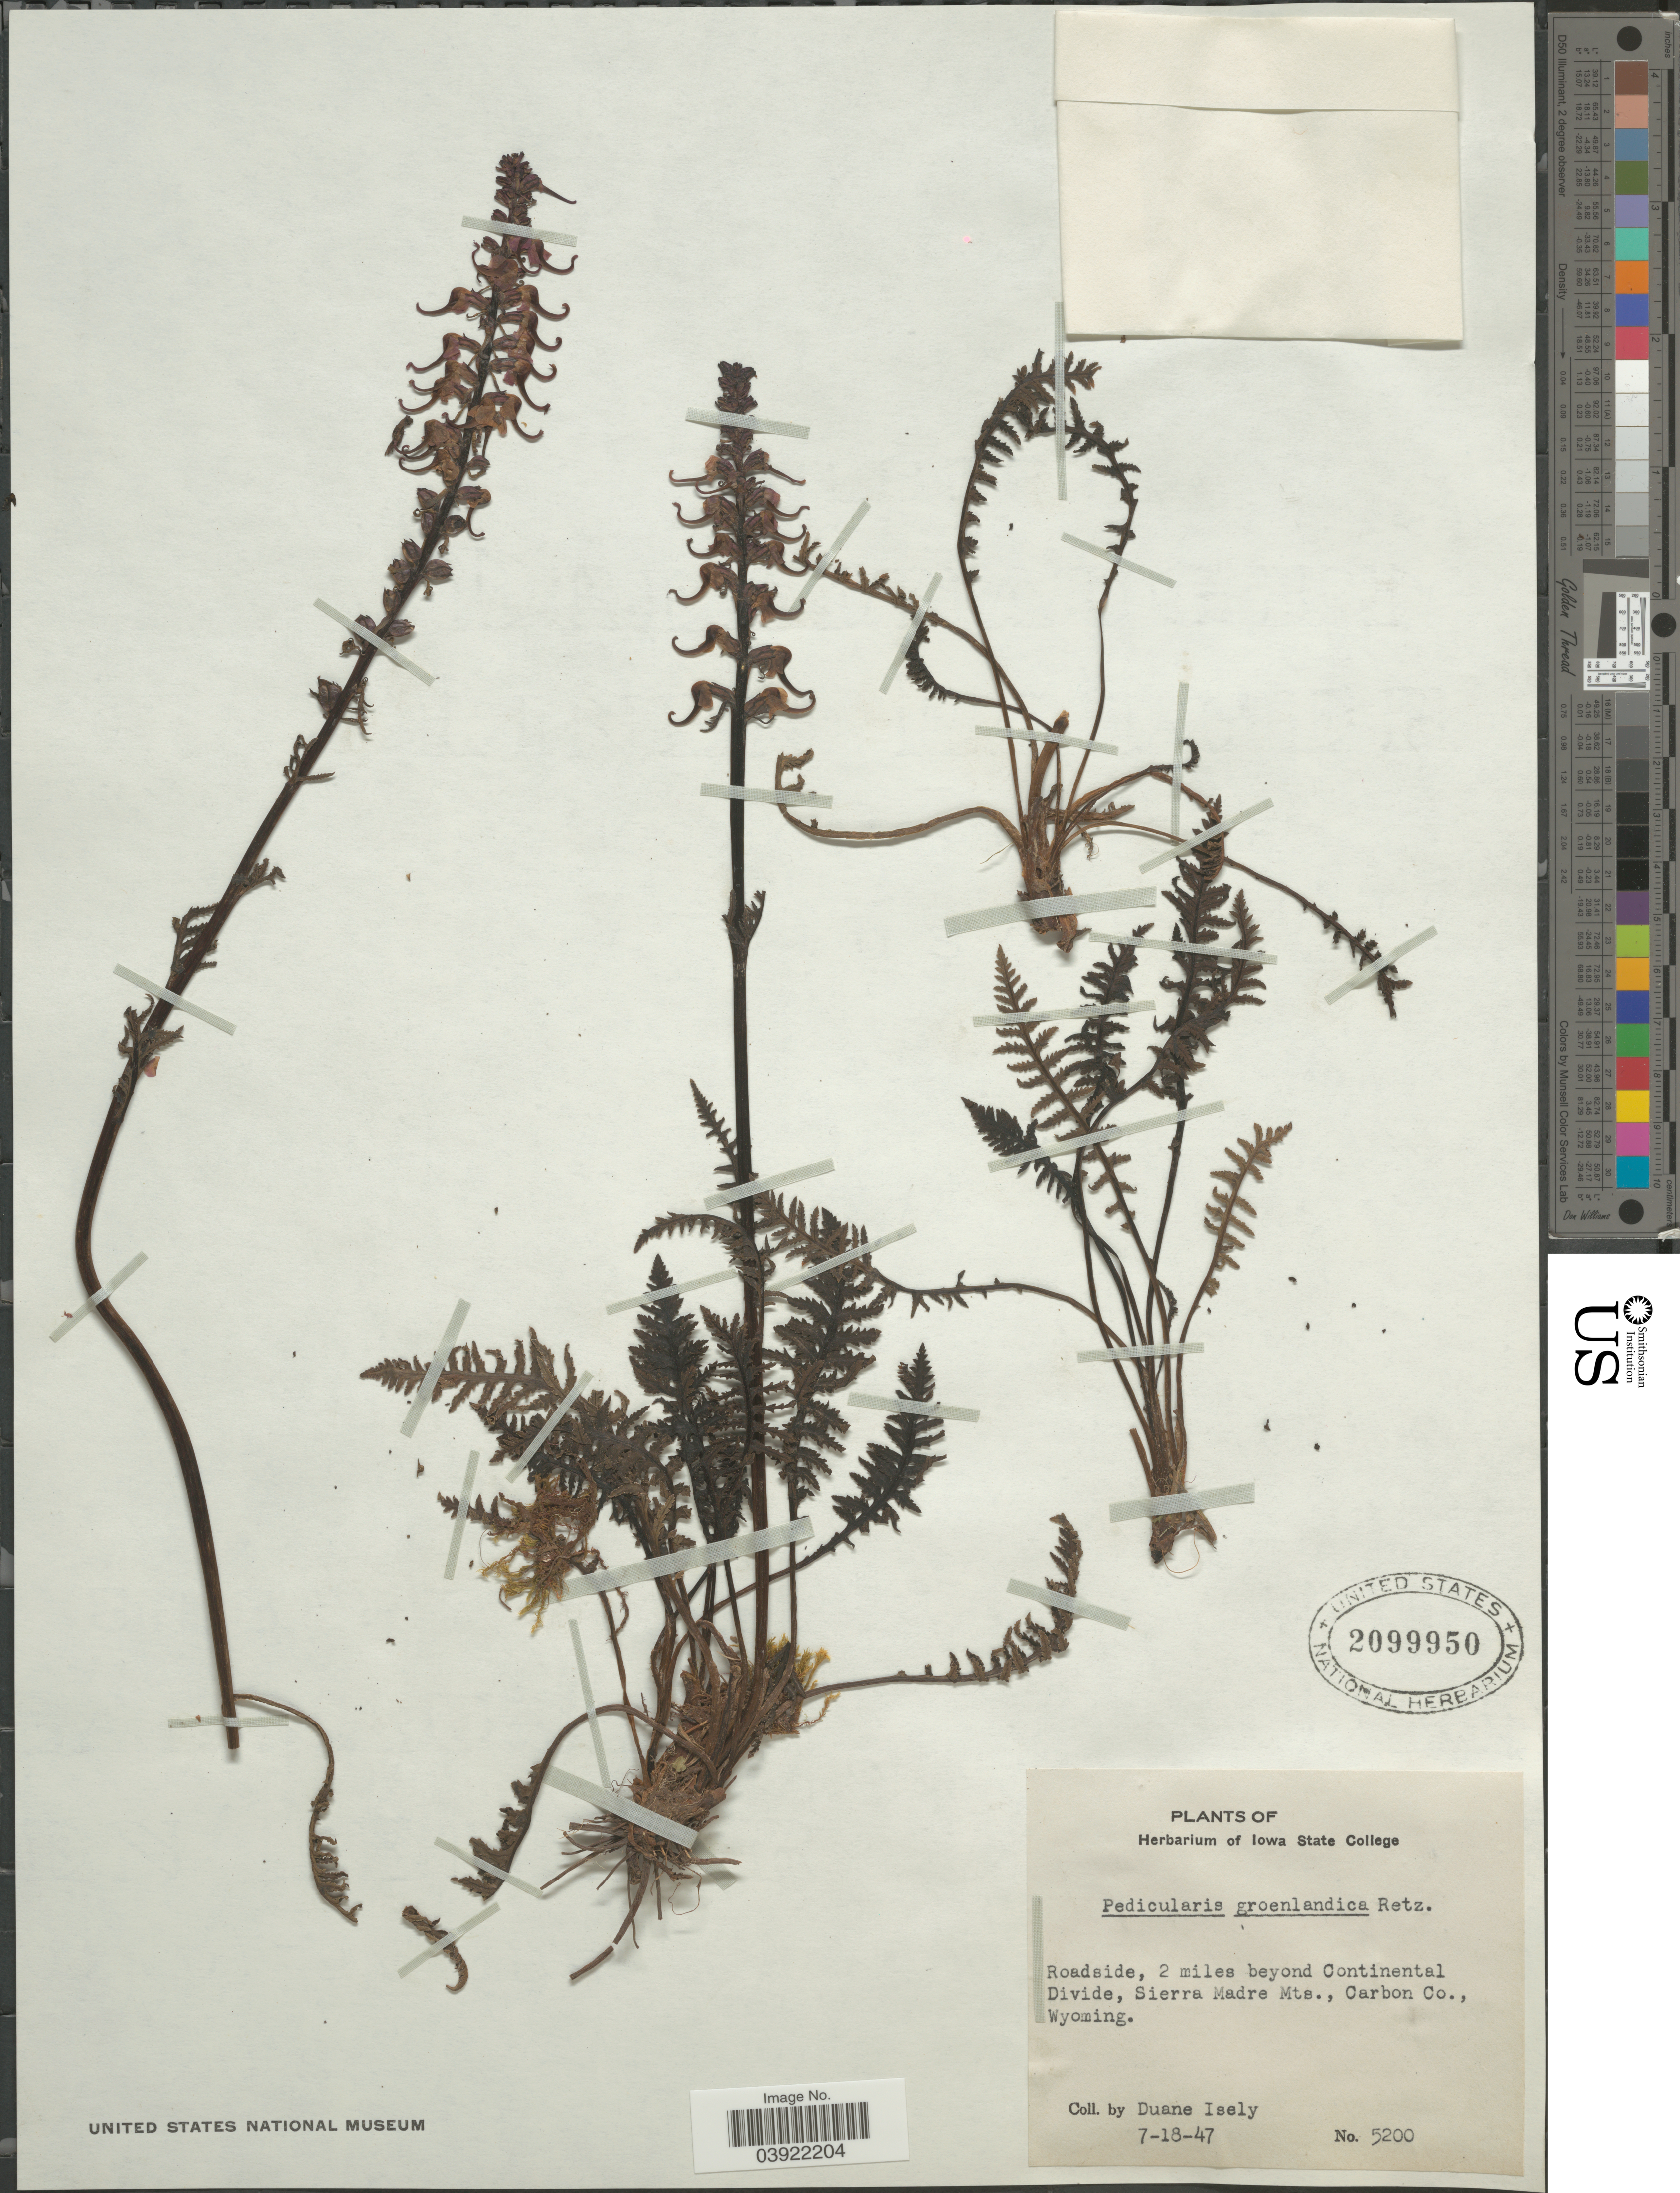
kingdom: Plantae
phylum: Tracheophyta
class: Magnoliopsida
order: Lamiales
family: Orobanchaceae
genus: Pedicularis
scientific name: Pedicularis groenlandica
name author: Retz.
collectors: D. Isely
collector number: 5200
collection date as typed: Transcribed d/m/y: 18/7/47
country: United States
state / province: Wyoming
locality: Roadside, 2 miles beyond Continental Divide, Sierra Madre Mts., Carbon Co.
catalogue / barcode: US 2099950